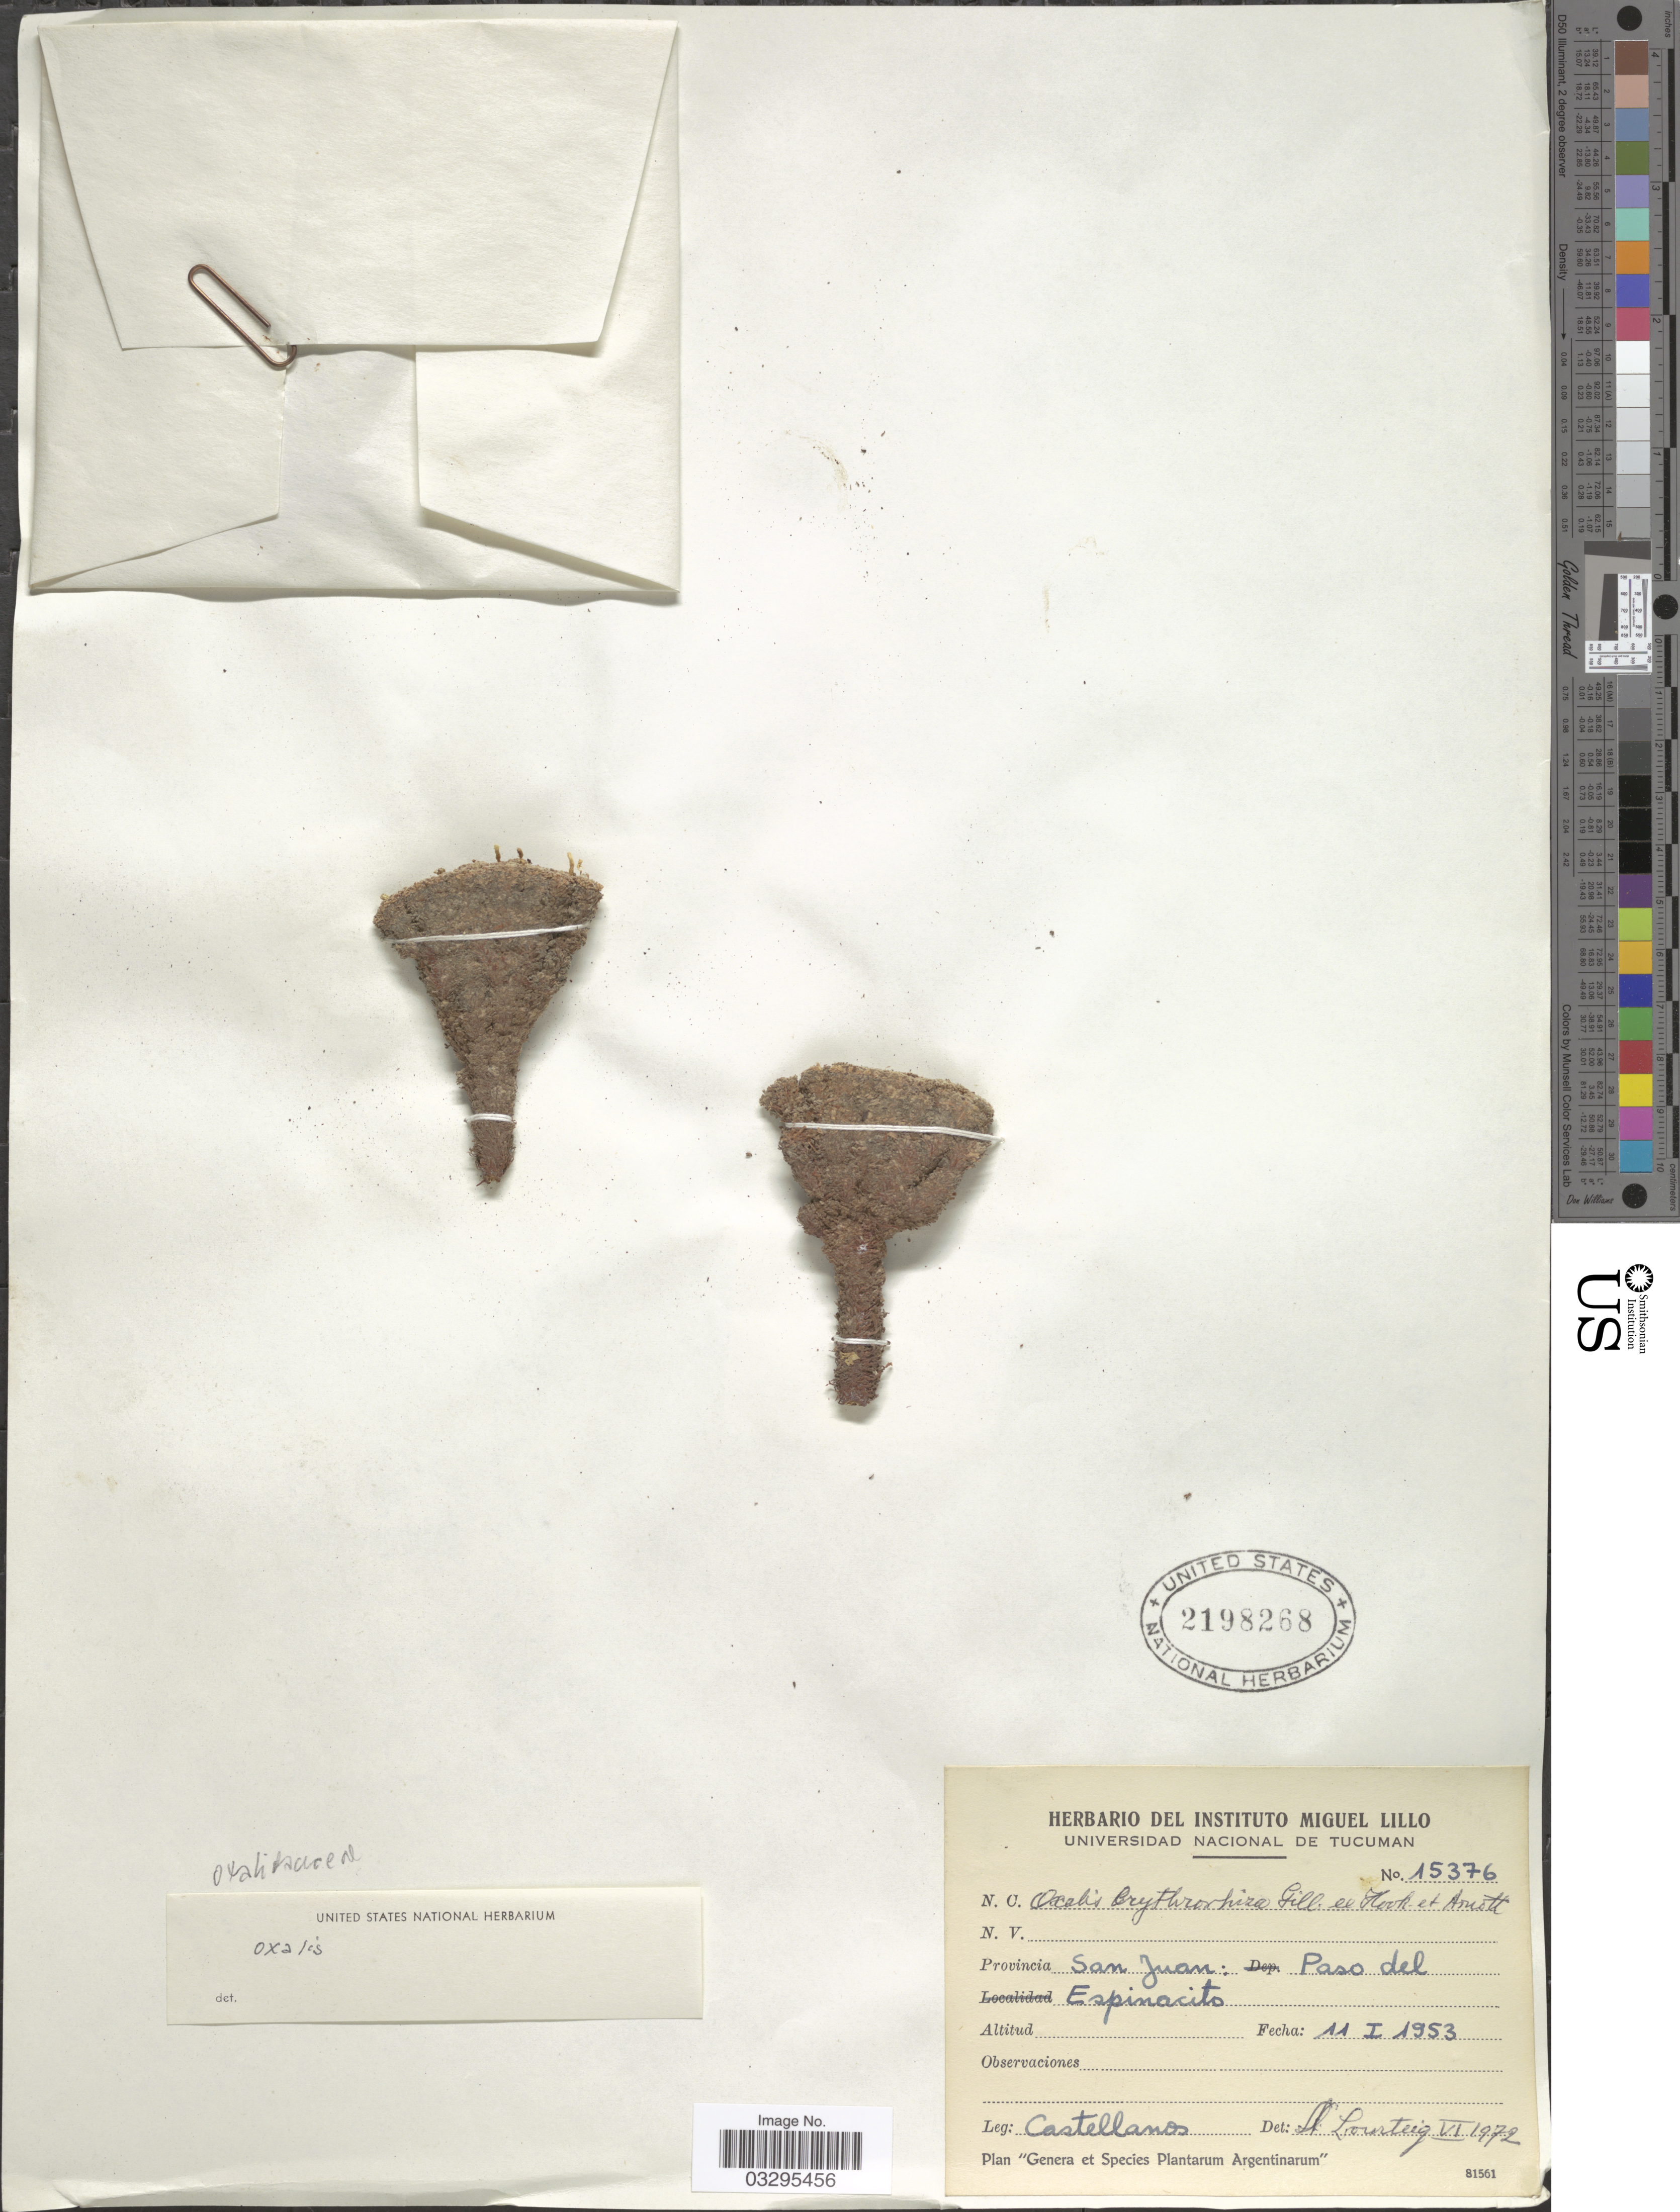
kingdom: Plantae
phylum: Tracheophyta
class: Magnoliopsida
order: Oxalidales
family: Oxalidaceae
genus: Oxalis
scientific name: Oxalis erythrorhiza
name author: Gillies ex Hook. & Arn.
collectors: -- Castellanos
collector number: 15376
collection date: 1953-11-11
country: Argentina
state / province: San Juan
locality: Paso del Espinacito.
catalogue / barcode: US 2198268